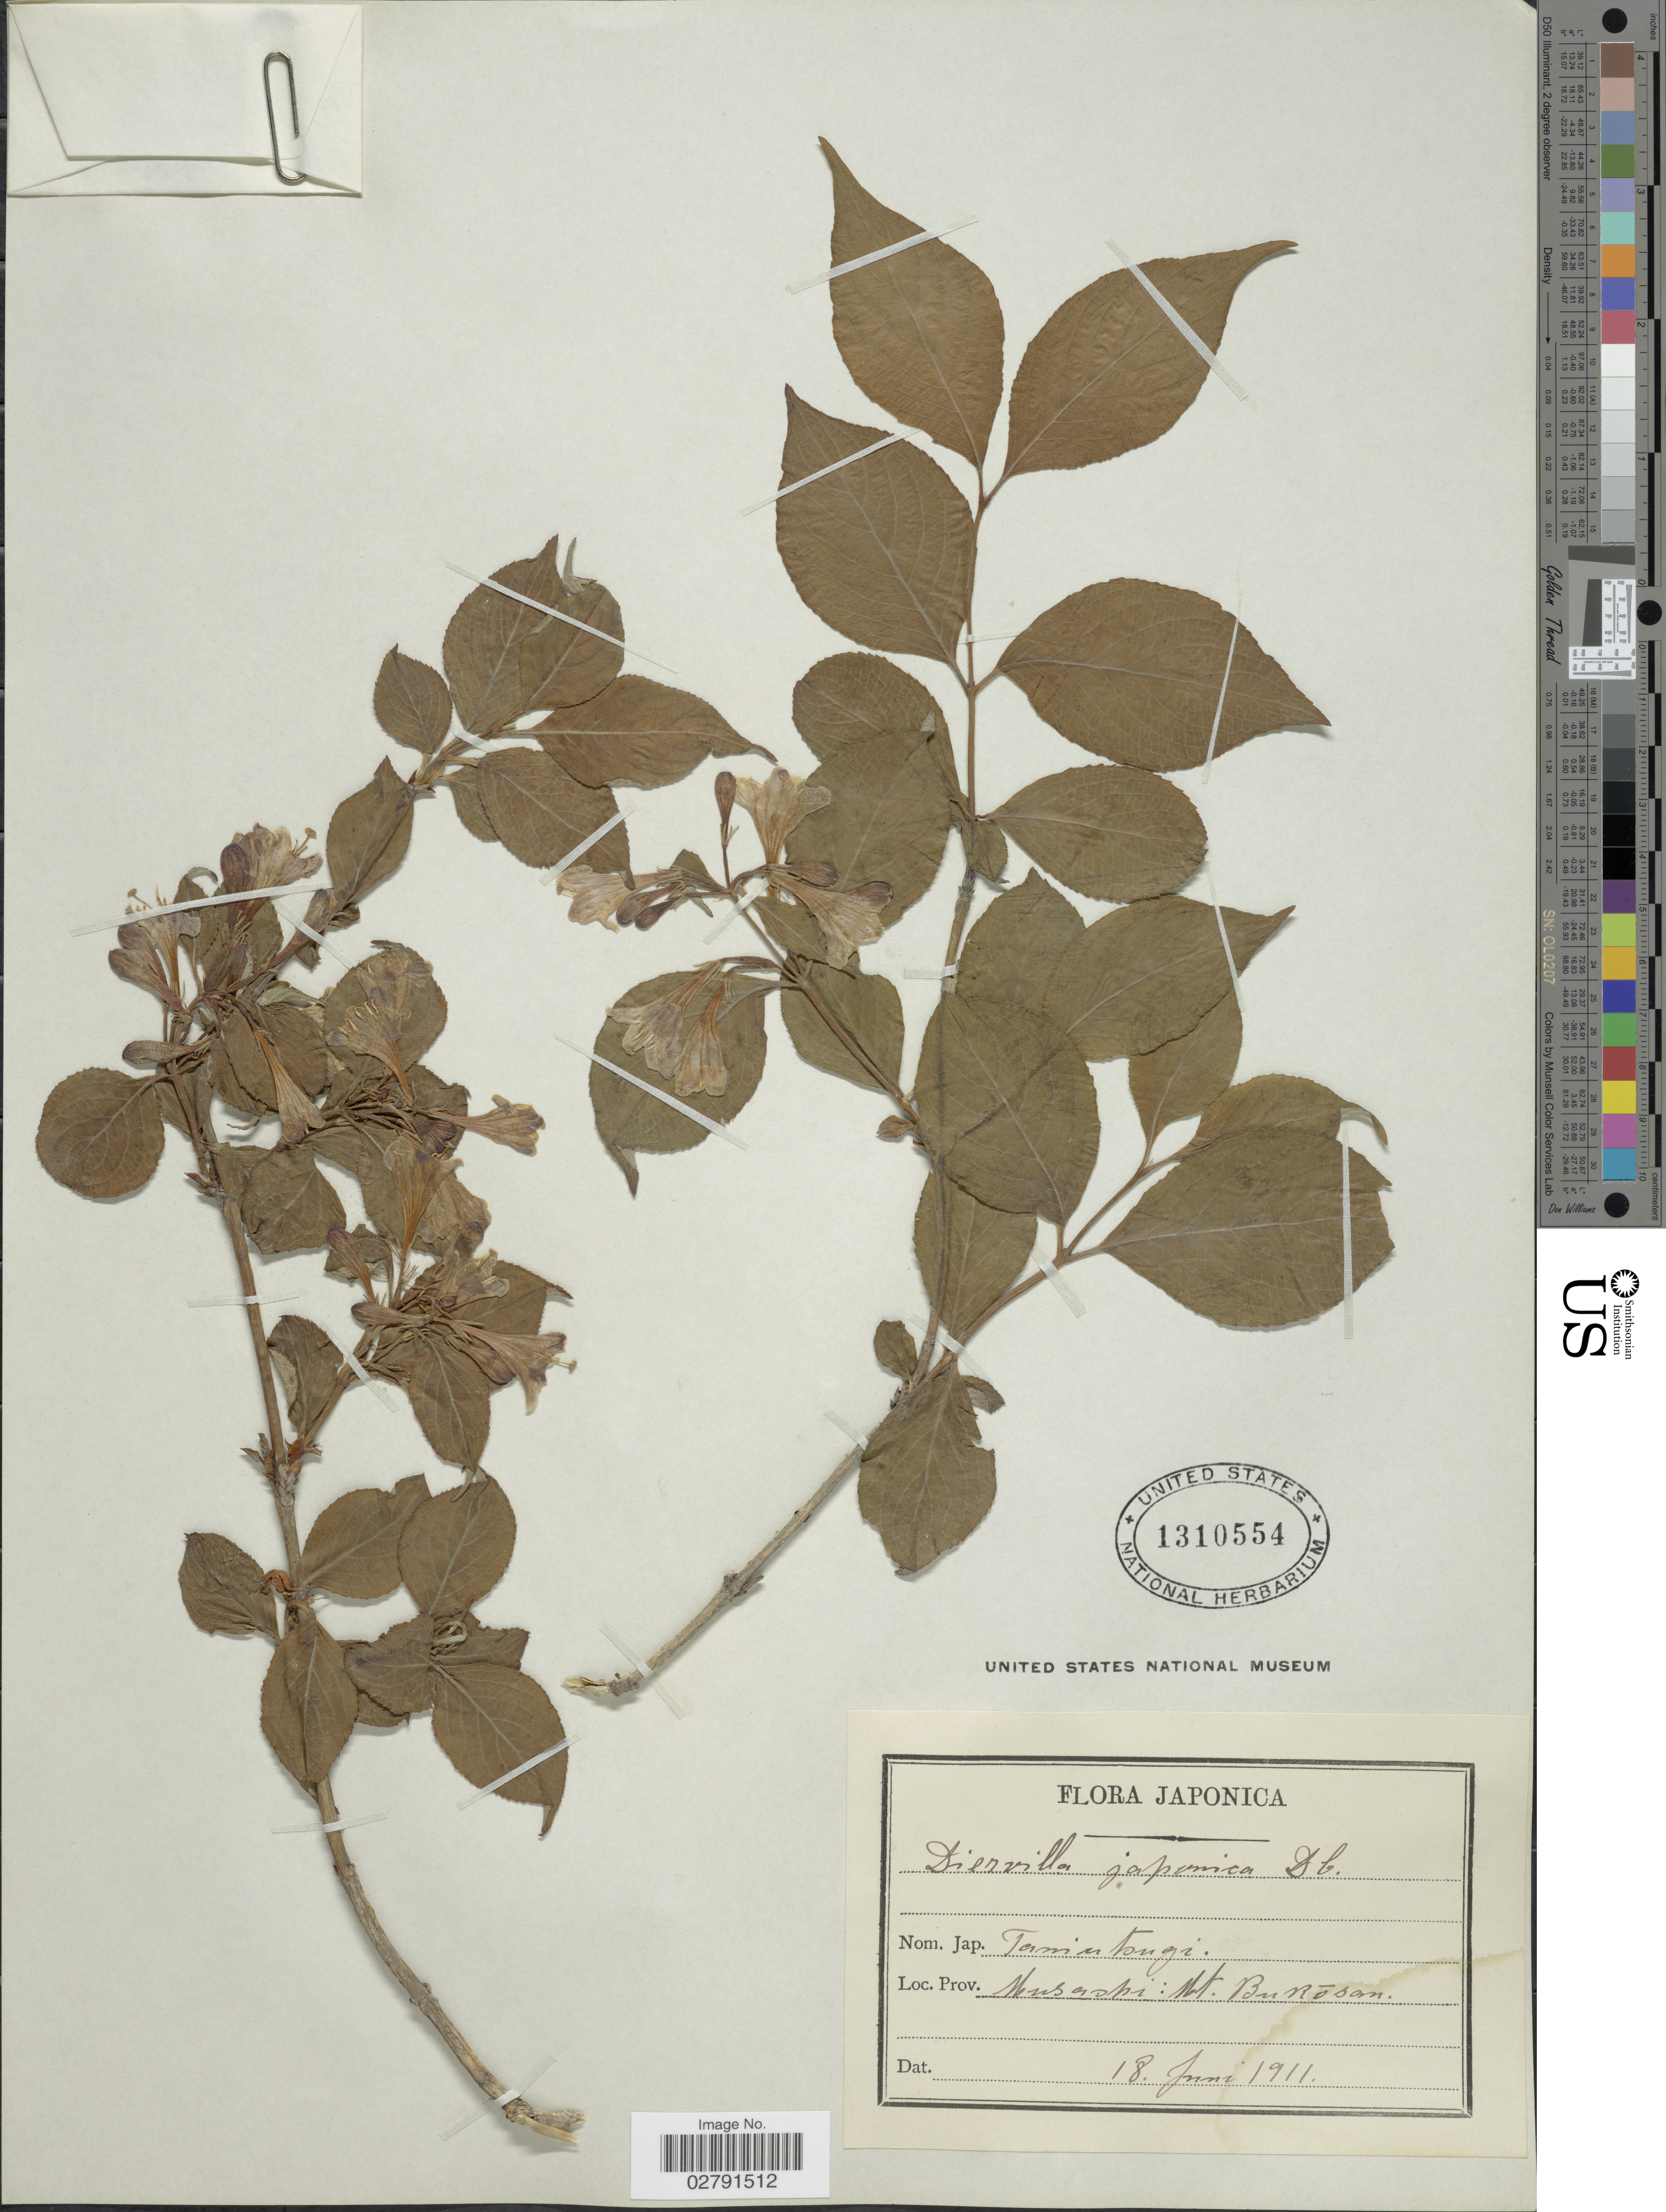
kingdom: Plantae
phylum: Tracheophyta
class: Magnoliopsida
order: Dipsacales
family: Caprifoliaceae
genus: Diervilla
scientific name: Diervilla japonica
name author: (Thunb.) DC.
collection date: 1911-06-18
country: Japan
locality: Musashi: Mt. Bukō-san.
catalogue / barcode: US 1310554